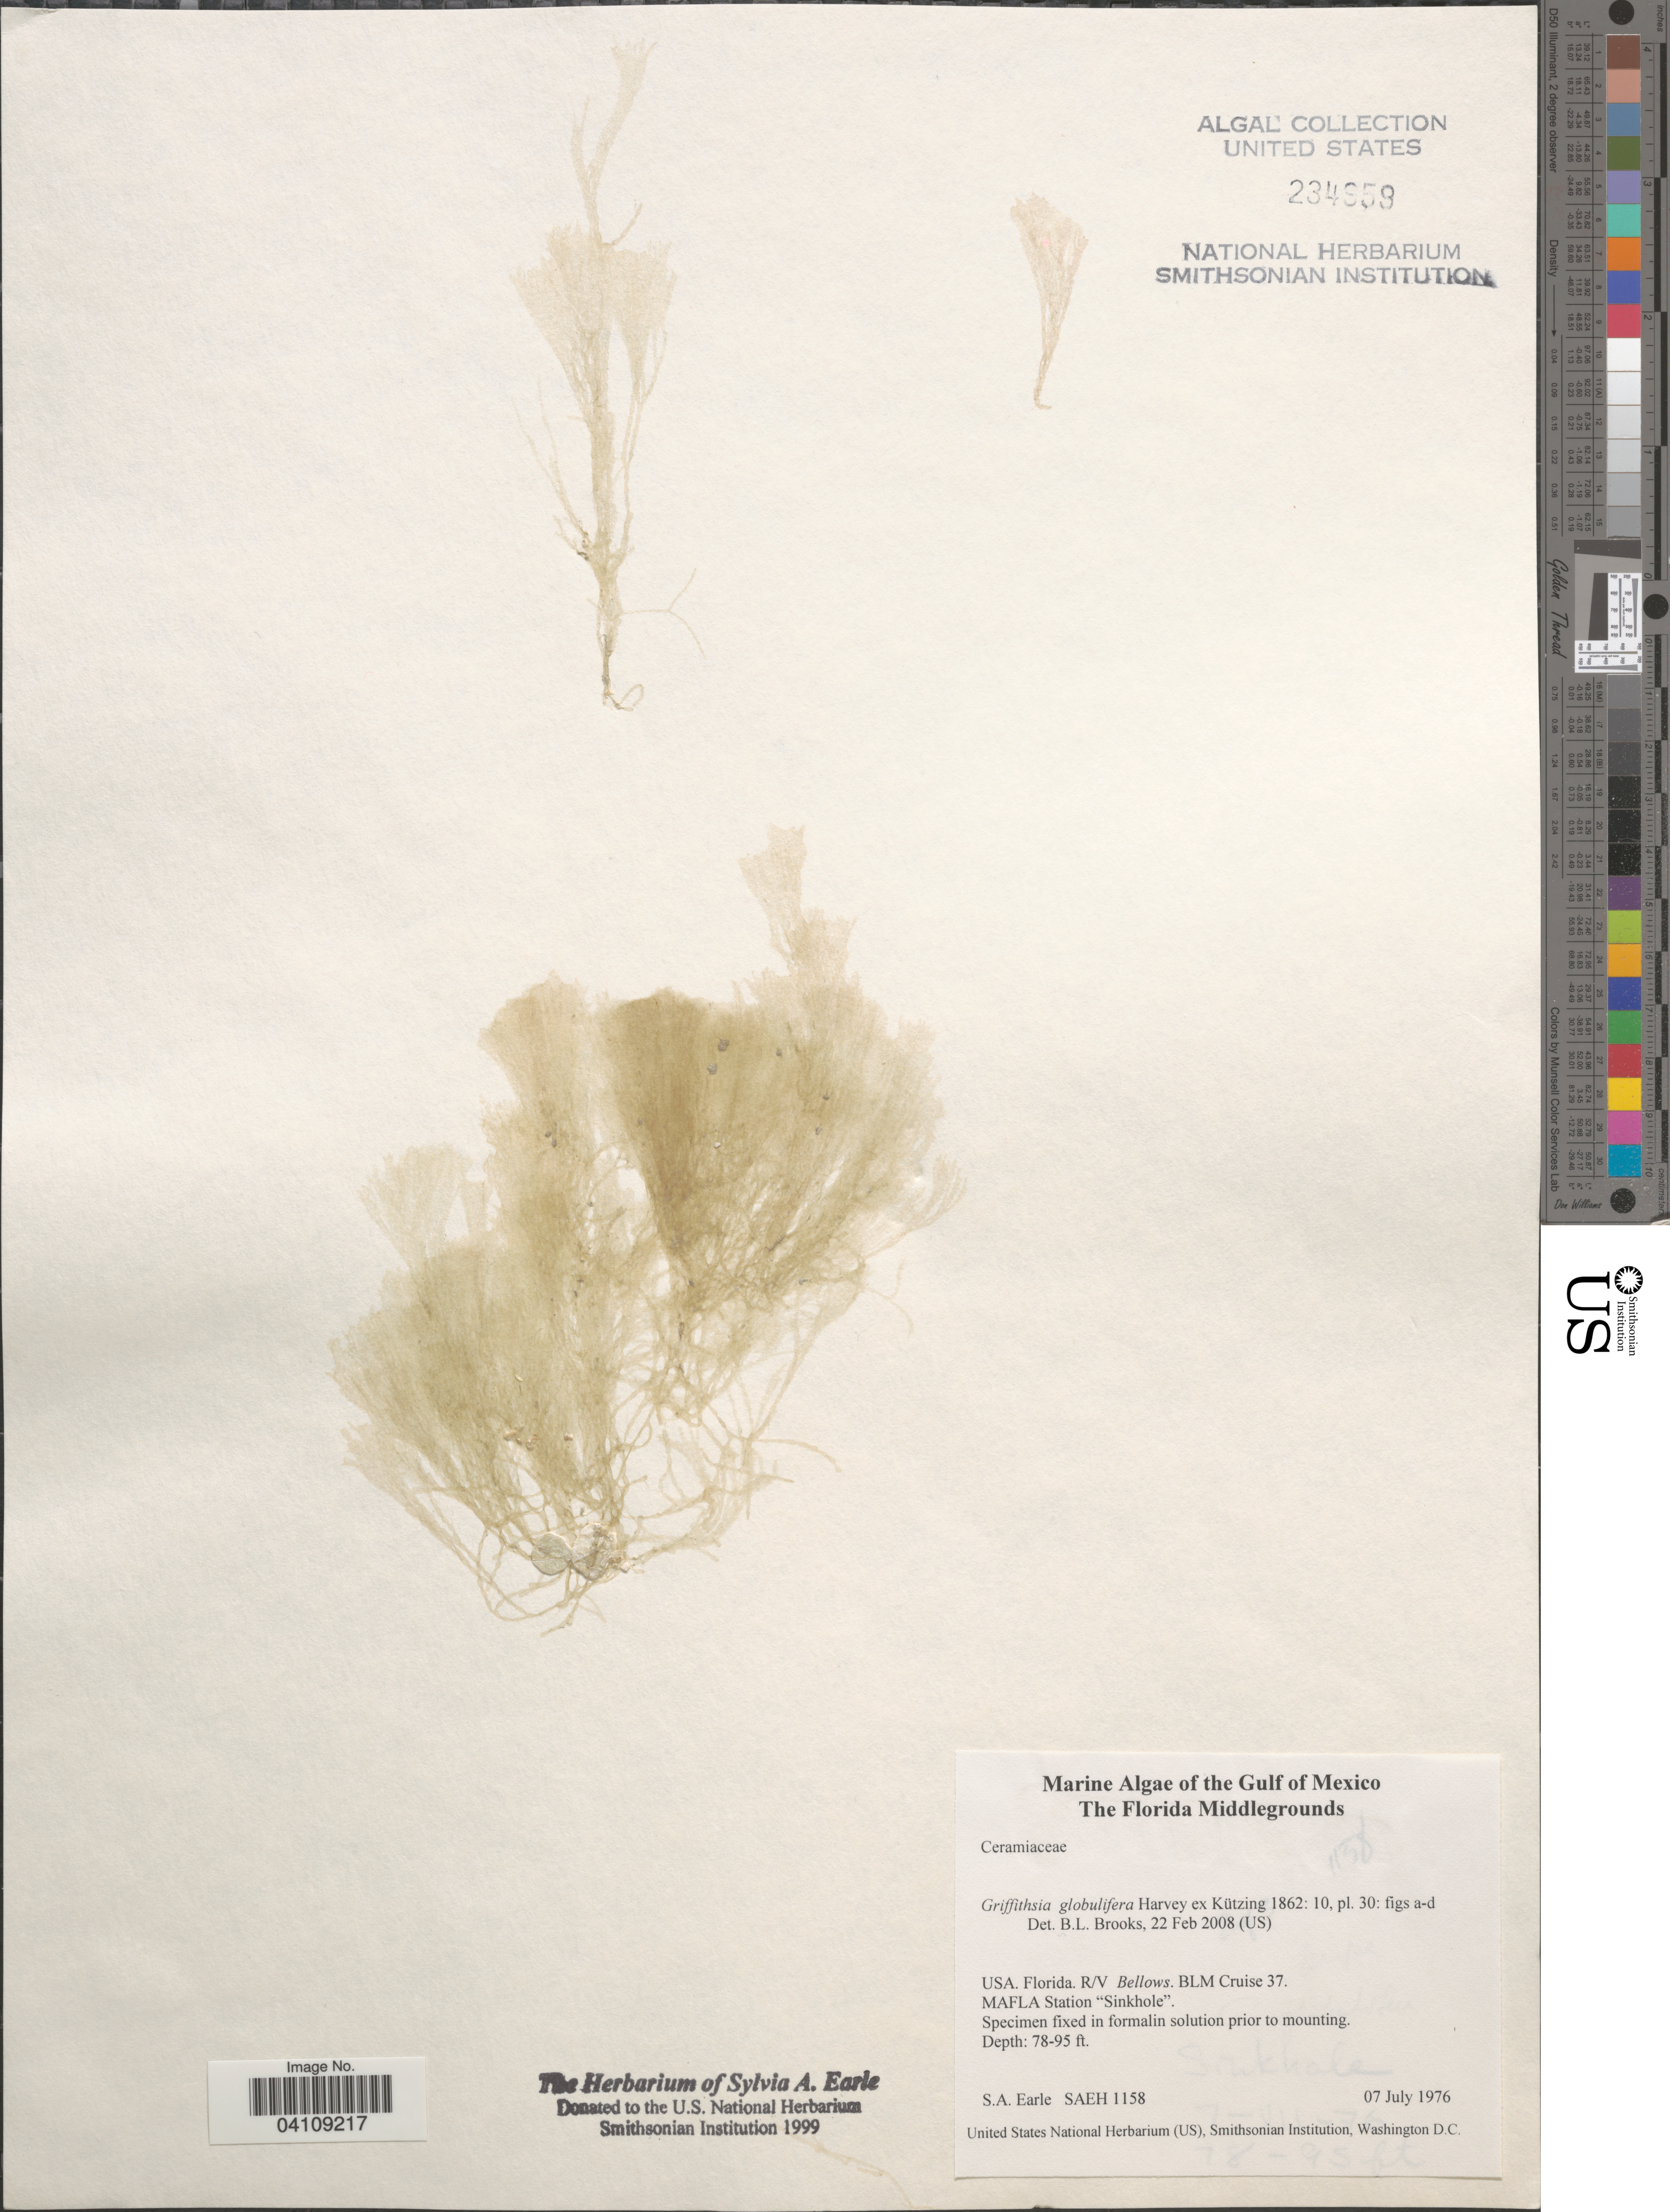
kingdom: Plantae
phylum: Rhodophyta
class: Florideophyceae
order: Ceramiales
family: Wrangeliaceae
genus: Griffithsia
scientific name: Griffithsia globulifera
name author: Harv. ex Kütz.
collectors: S. A. Earle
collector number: SAEH 1158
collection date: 1976-07-07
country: United States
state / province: Florida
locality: Gulf of Mexico. The Florida Middlegrounds. Florida. R/V Bellows. BLM Cruise 37. MAFLA Station "Sinkhole".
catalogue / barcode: US 234959